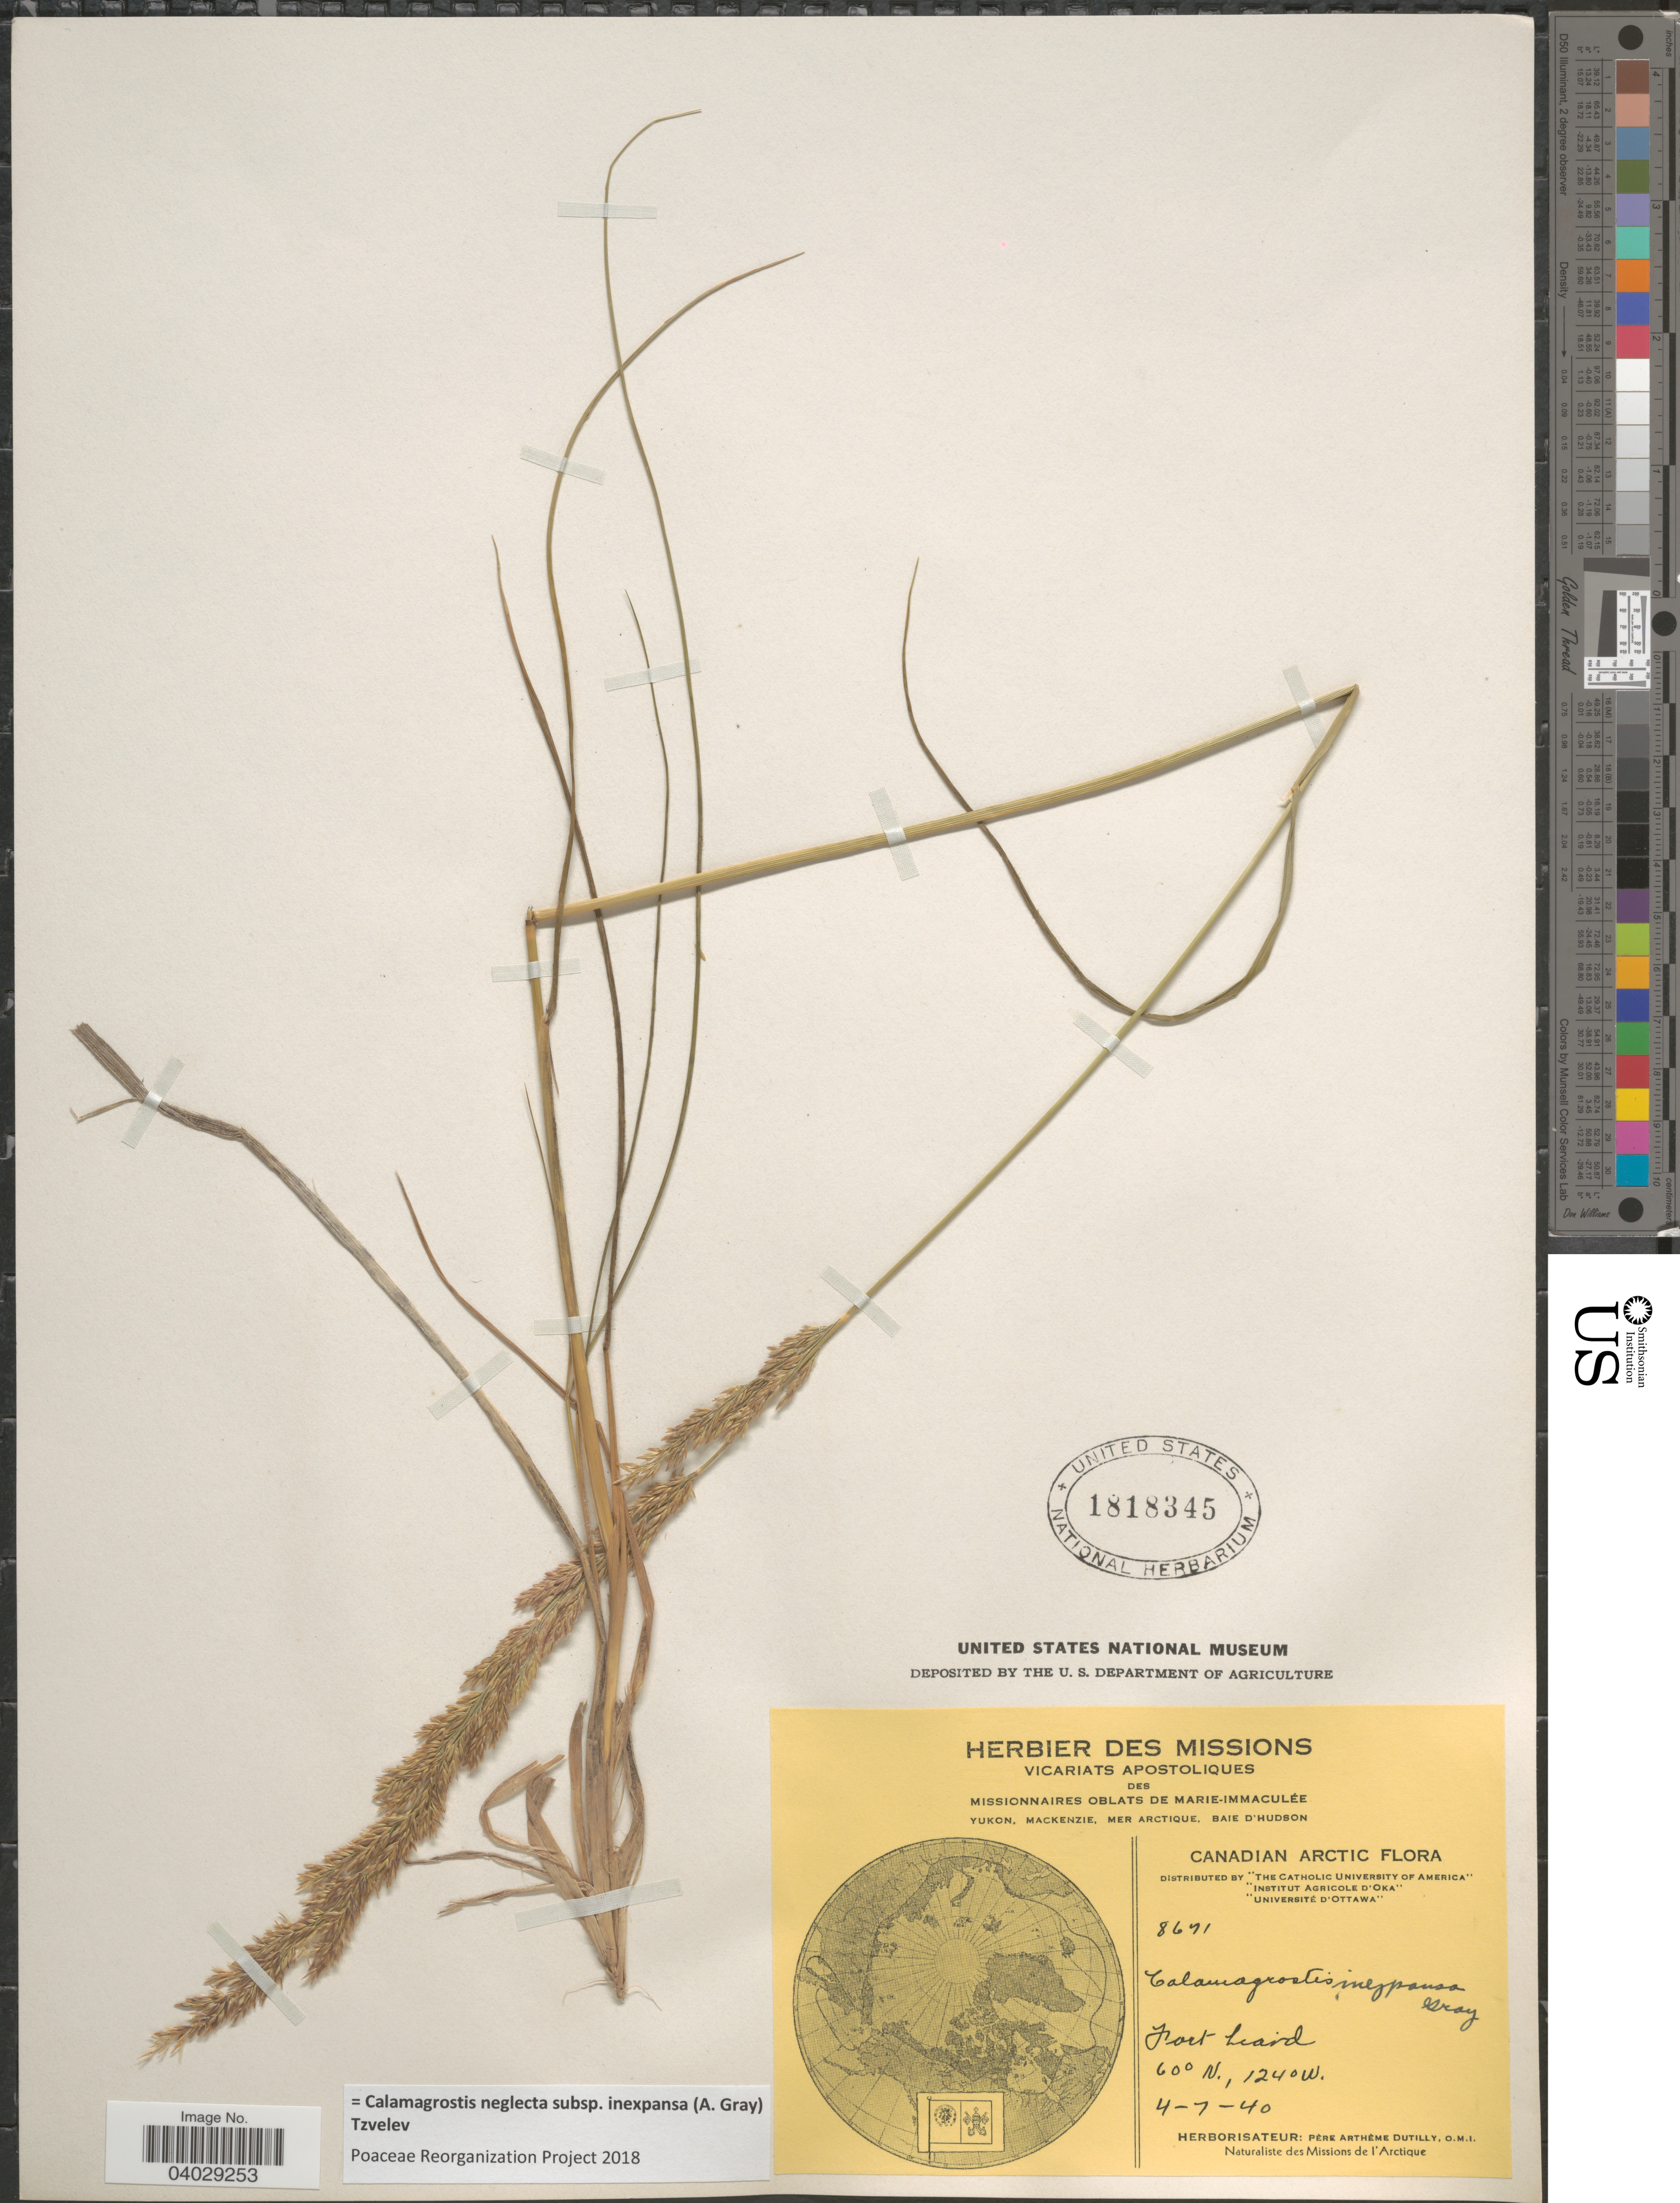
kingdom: Plantae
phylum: Tracheophyta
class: Liliopsida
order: Poales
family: Poaceae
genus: Calamagrostis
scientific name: Calamagrostis neglecta subsp. inexpansa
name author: (A. Gray) Tzvelev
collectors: P. Dutilly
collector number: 8671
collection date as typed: Transcribed d/m/y: 4/7/40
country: Canada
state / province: Northwest Territories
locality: Canadian Arctic. Fort Liard.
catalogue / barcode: US 1818345